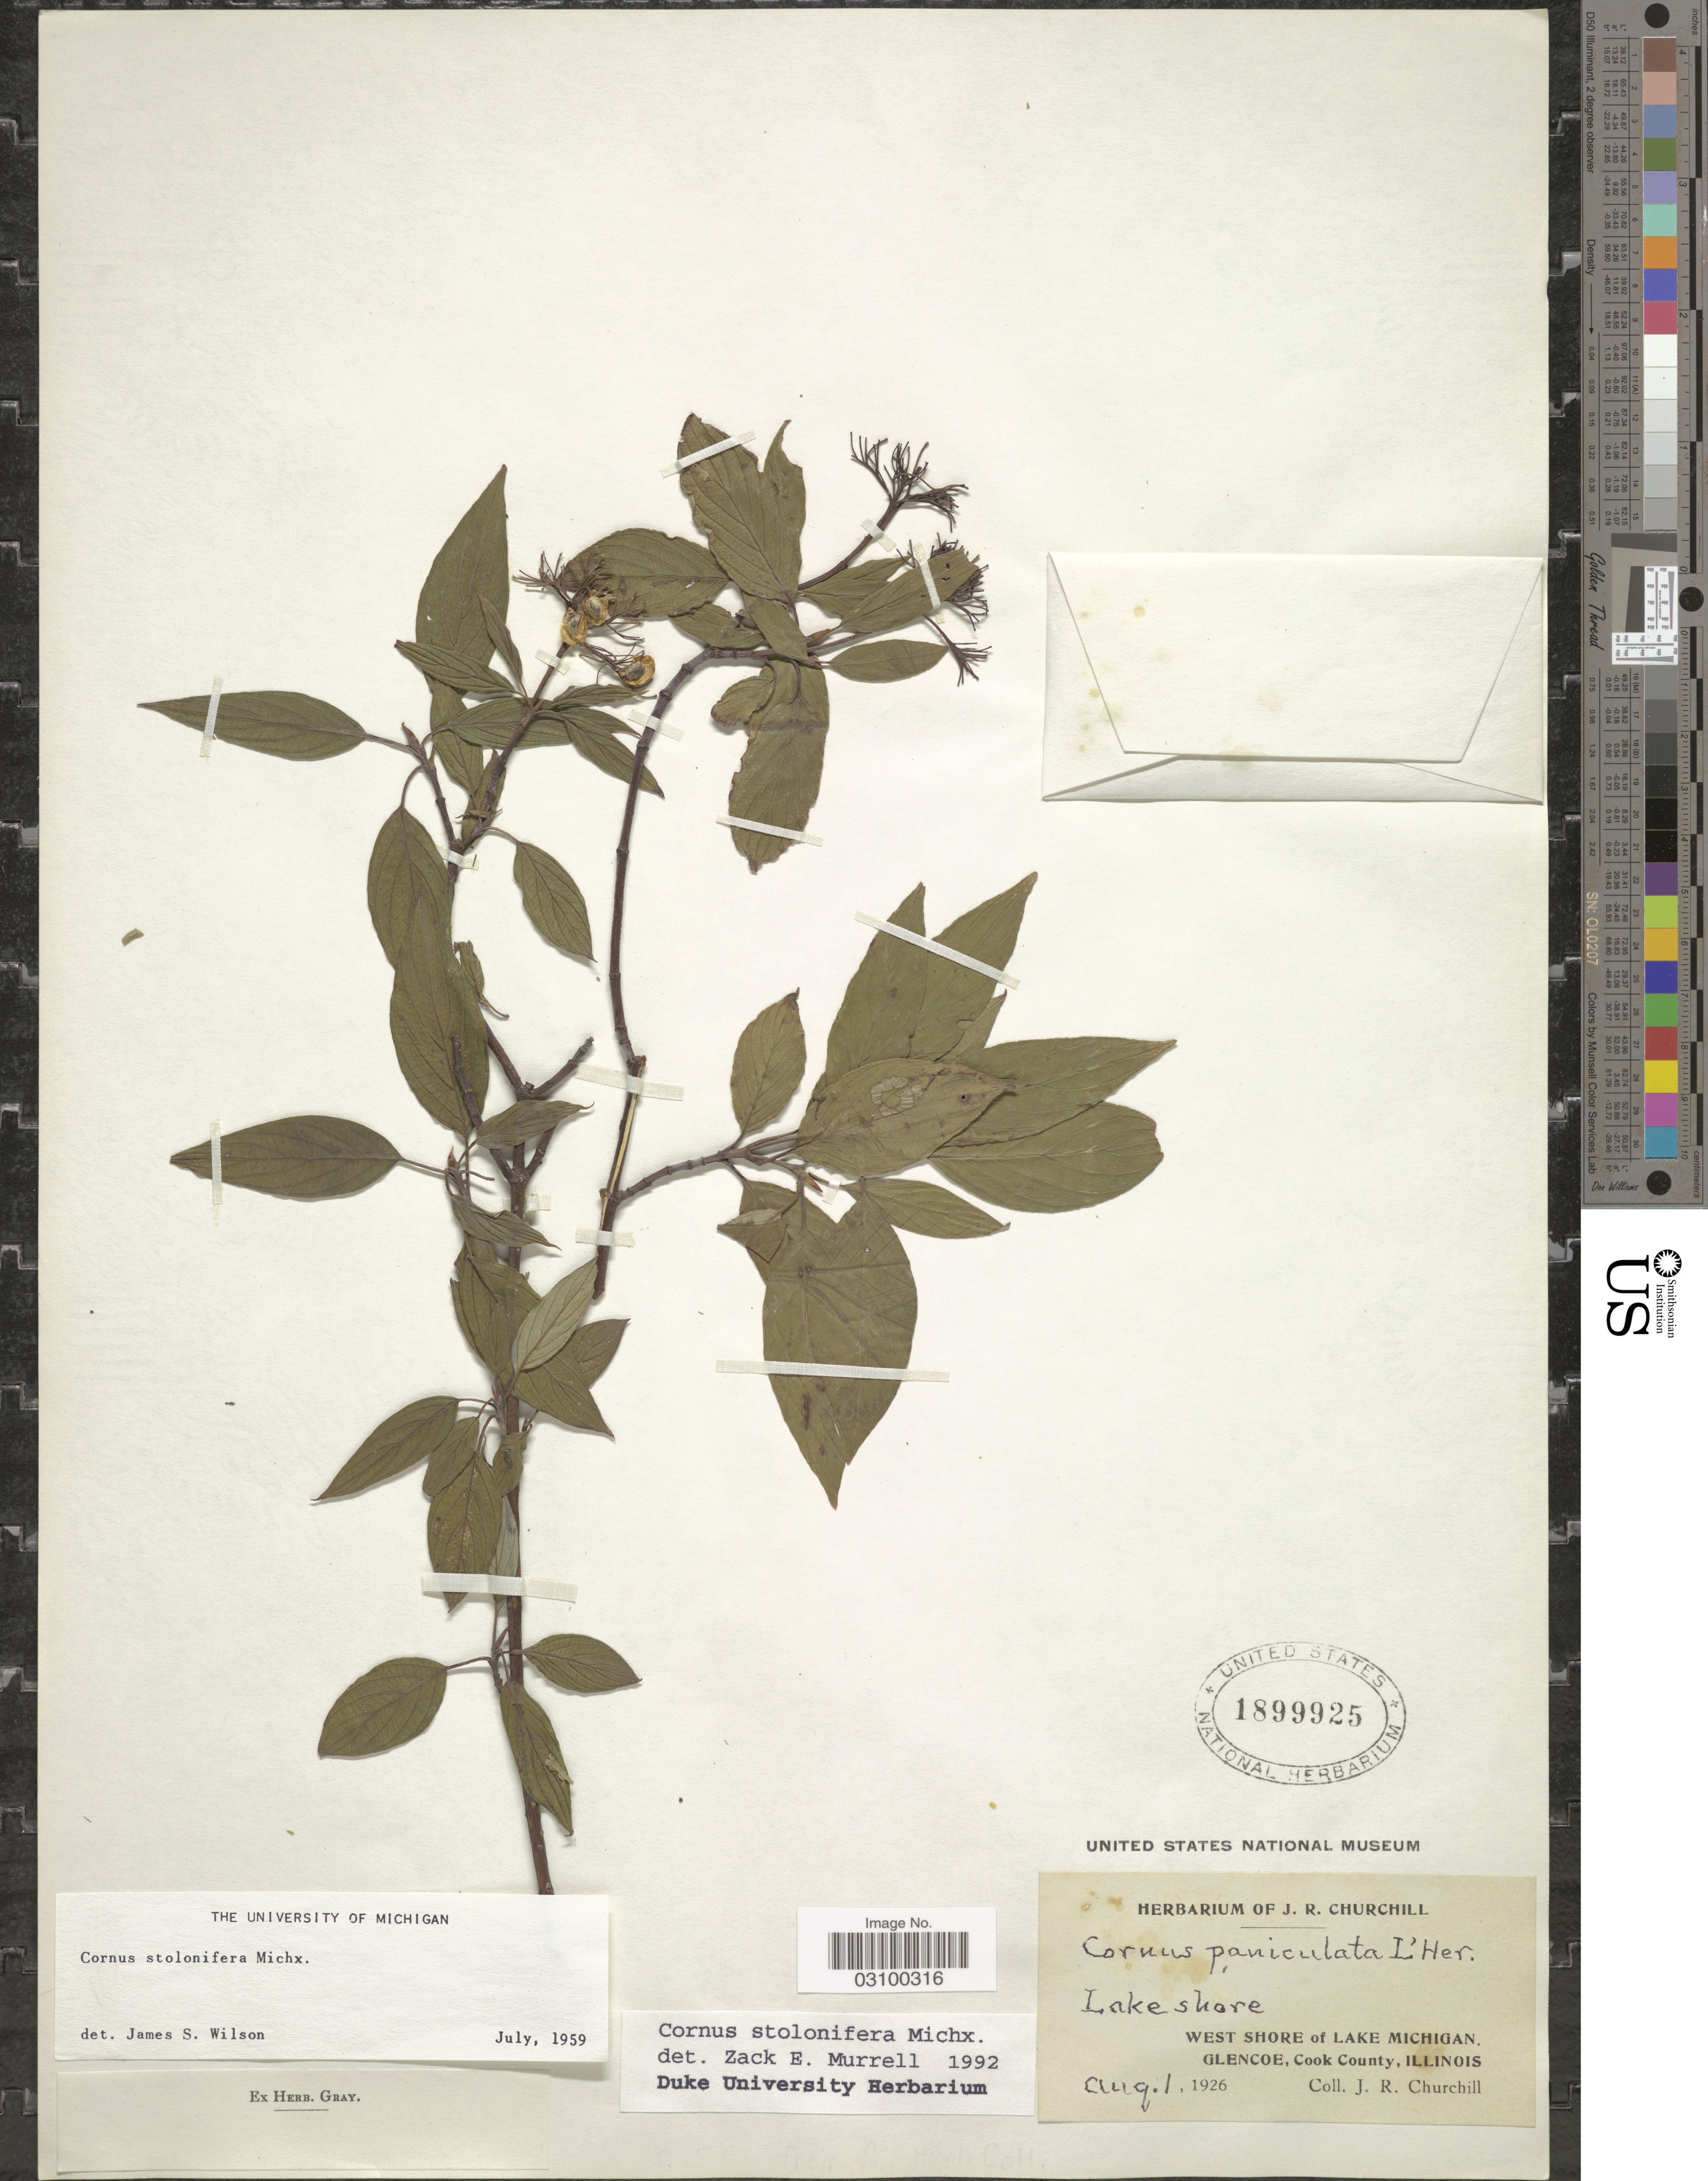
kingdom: Plantae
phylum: Tracheophyta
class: Magnoliopsida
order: Cornales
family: Cornaceae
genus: Cornus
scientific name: Cornus sericea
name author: L.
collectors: J. Churchill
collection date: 1926-08-01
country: United States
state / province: Illinois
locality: Lake shore. West shore of Lake Michigan. Glencoe, Cook County.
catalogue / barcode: US 1899925